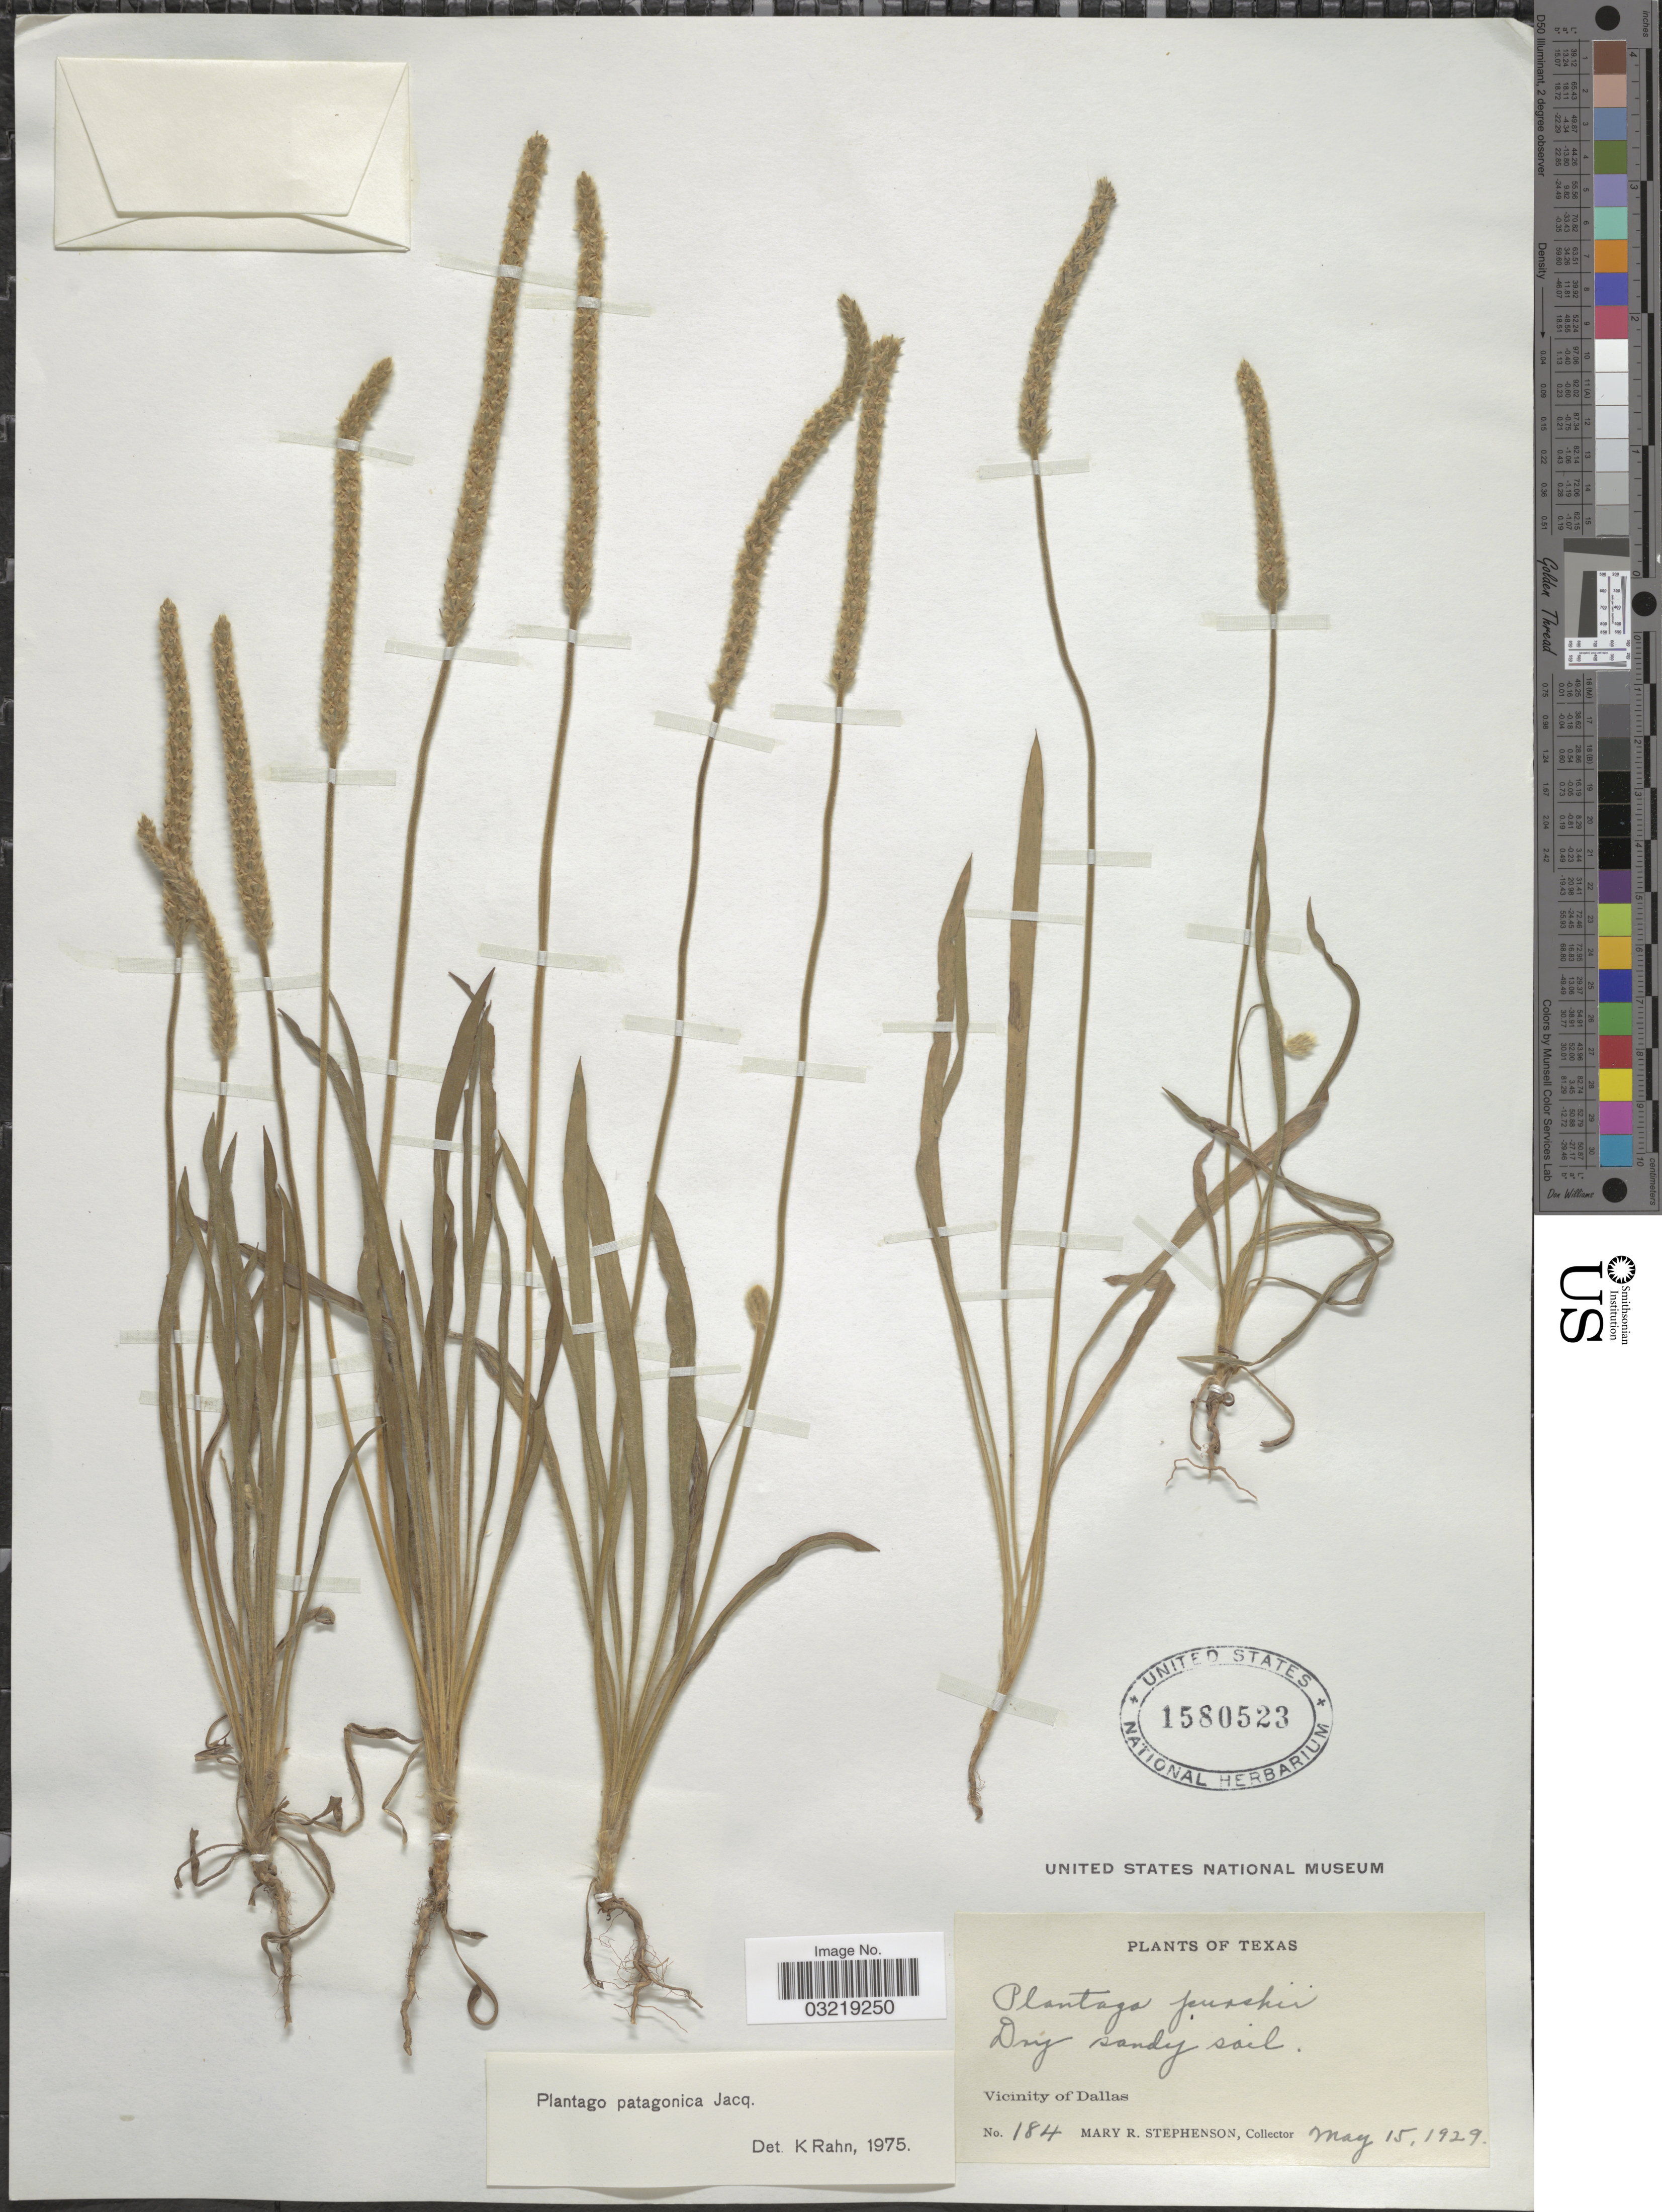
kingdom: Plantae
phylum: Tracheophyta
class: Magnoliopsida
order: Lamiales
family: Plantaginaceae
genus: Plantago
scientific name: Plantago patagonica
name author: Jacq.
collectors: M. Stephenson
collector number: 184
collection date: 1929-05-15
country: United States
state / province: Texas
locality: Vicinity of Dallas.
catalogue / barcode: US 1580523